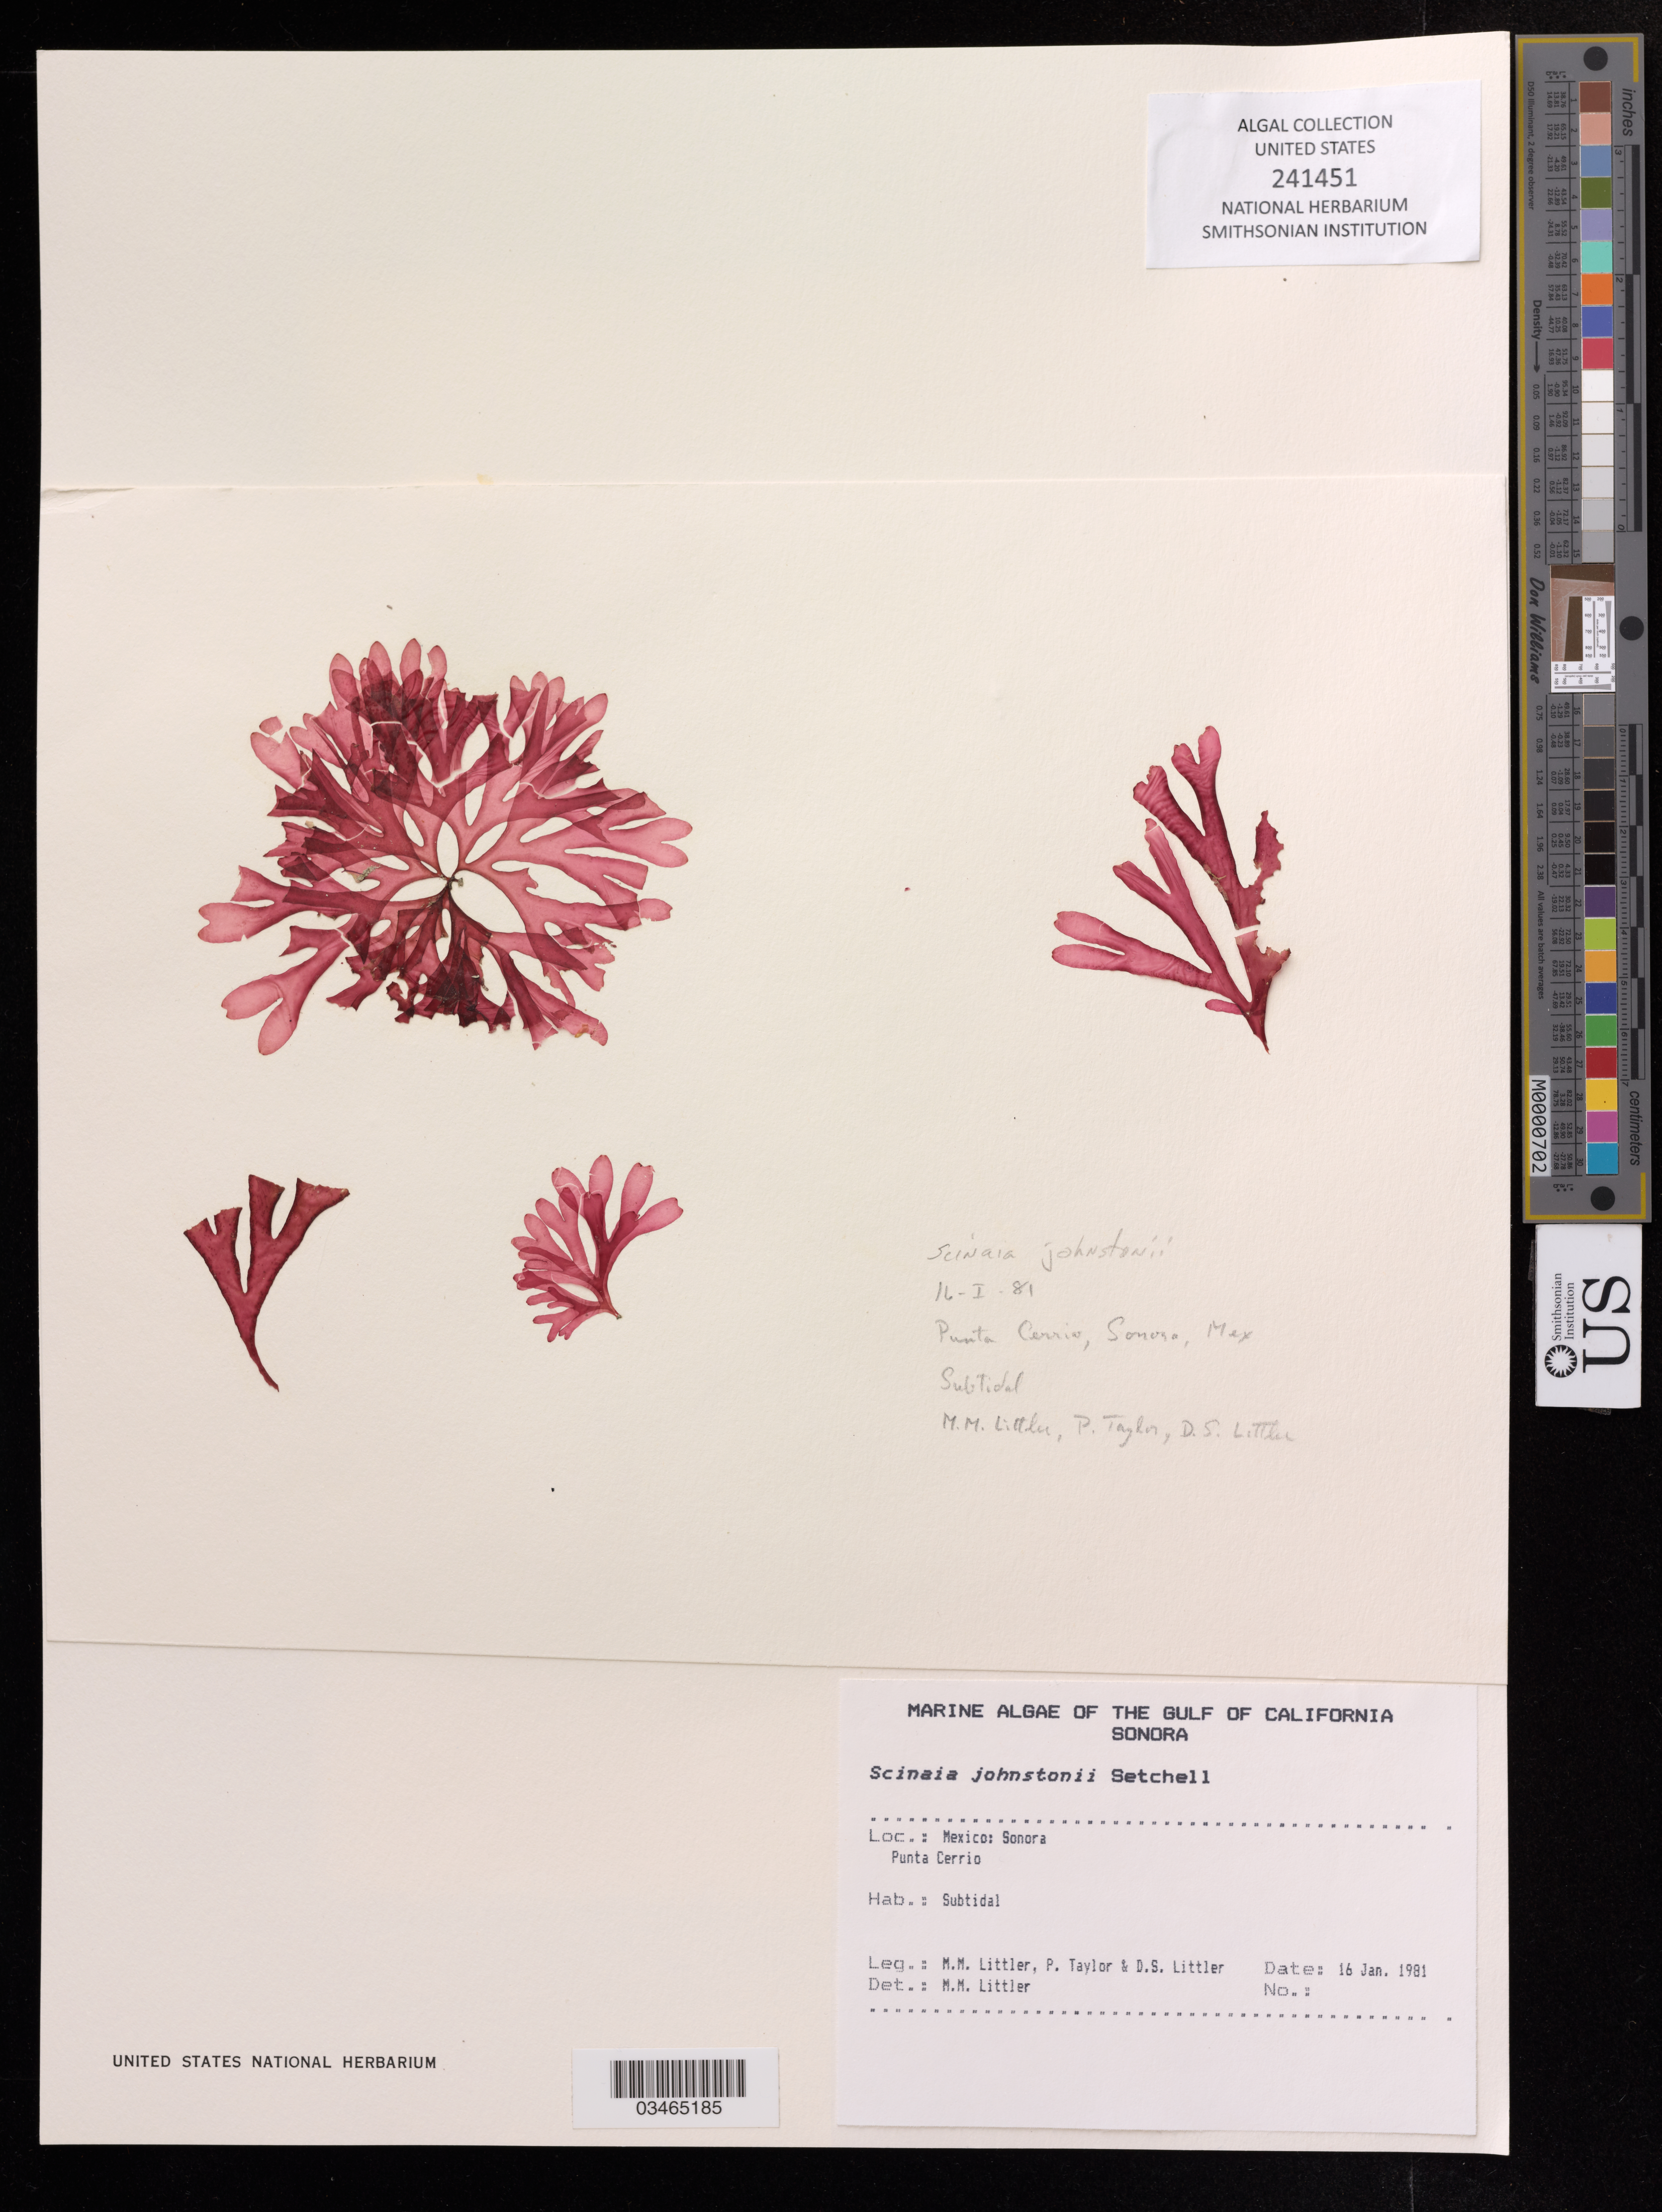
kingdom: Plantae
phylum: Rhodophyta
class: Florideophyceae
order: Nemaliales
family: Scinaiaceae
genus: Scinaia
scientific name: Scinaia johnstoniae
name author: Setch.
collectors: M. M. Littler, P. Taylor & D. S. Littler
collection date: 1981-01-16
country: Mexico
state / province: Sonora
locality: The Gulf of California, Punta Cerrio.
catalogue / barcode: US 241451